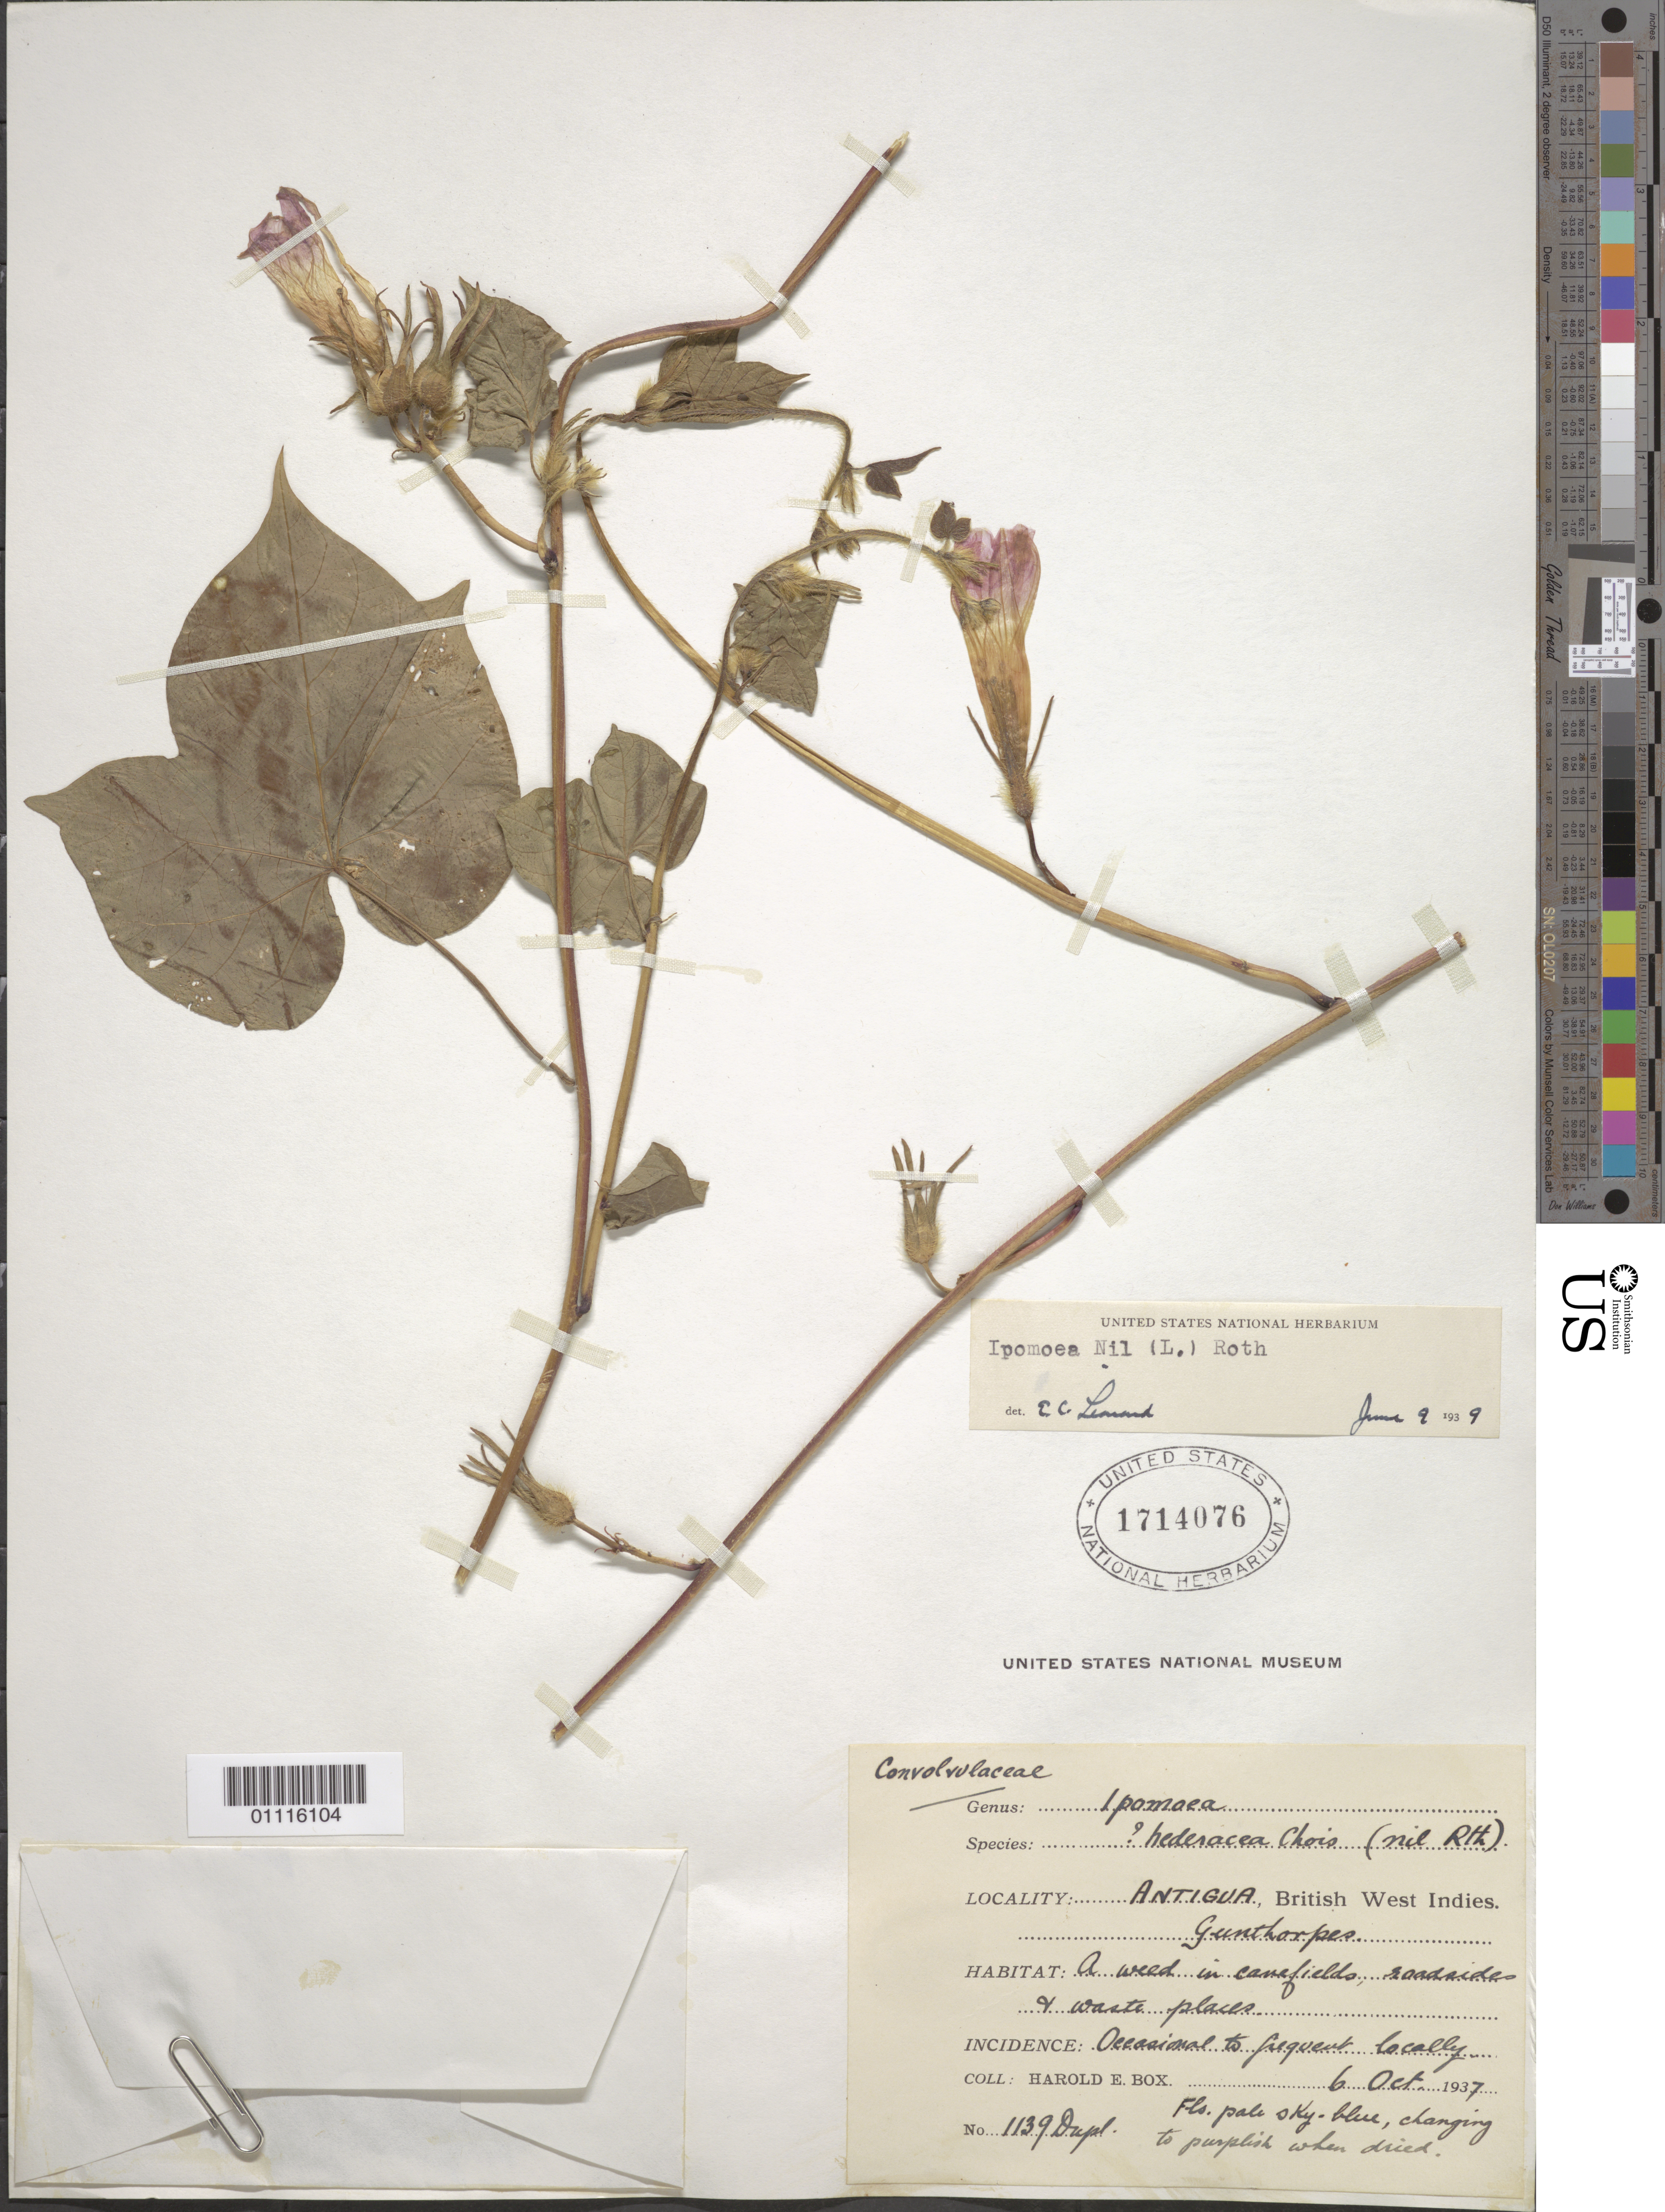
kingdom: Plantae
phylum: Tracheophyta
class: Magnoliopsida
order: Solanales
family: Convolvulaceae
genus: Ipomoea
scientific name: Ipomoea nil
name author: (L.) Roth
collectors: H. E. Box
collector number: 1139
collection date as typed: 06 Oct 1937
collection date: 1937-10-06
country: Antigua and Barbuda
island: Antigua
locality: Gunthorpes. A weed in canefields, roadsides + waste places.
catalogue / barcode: US 1714076